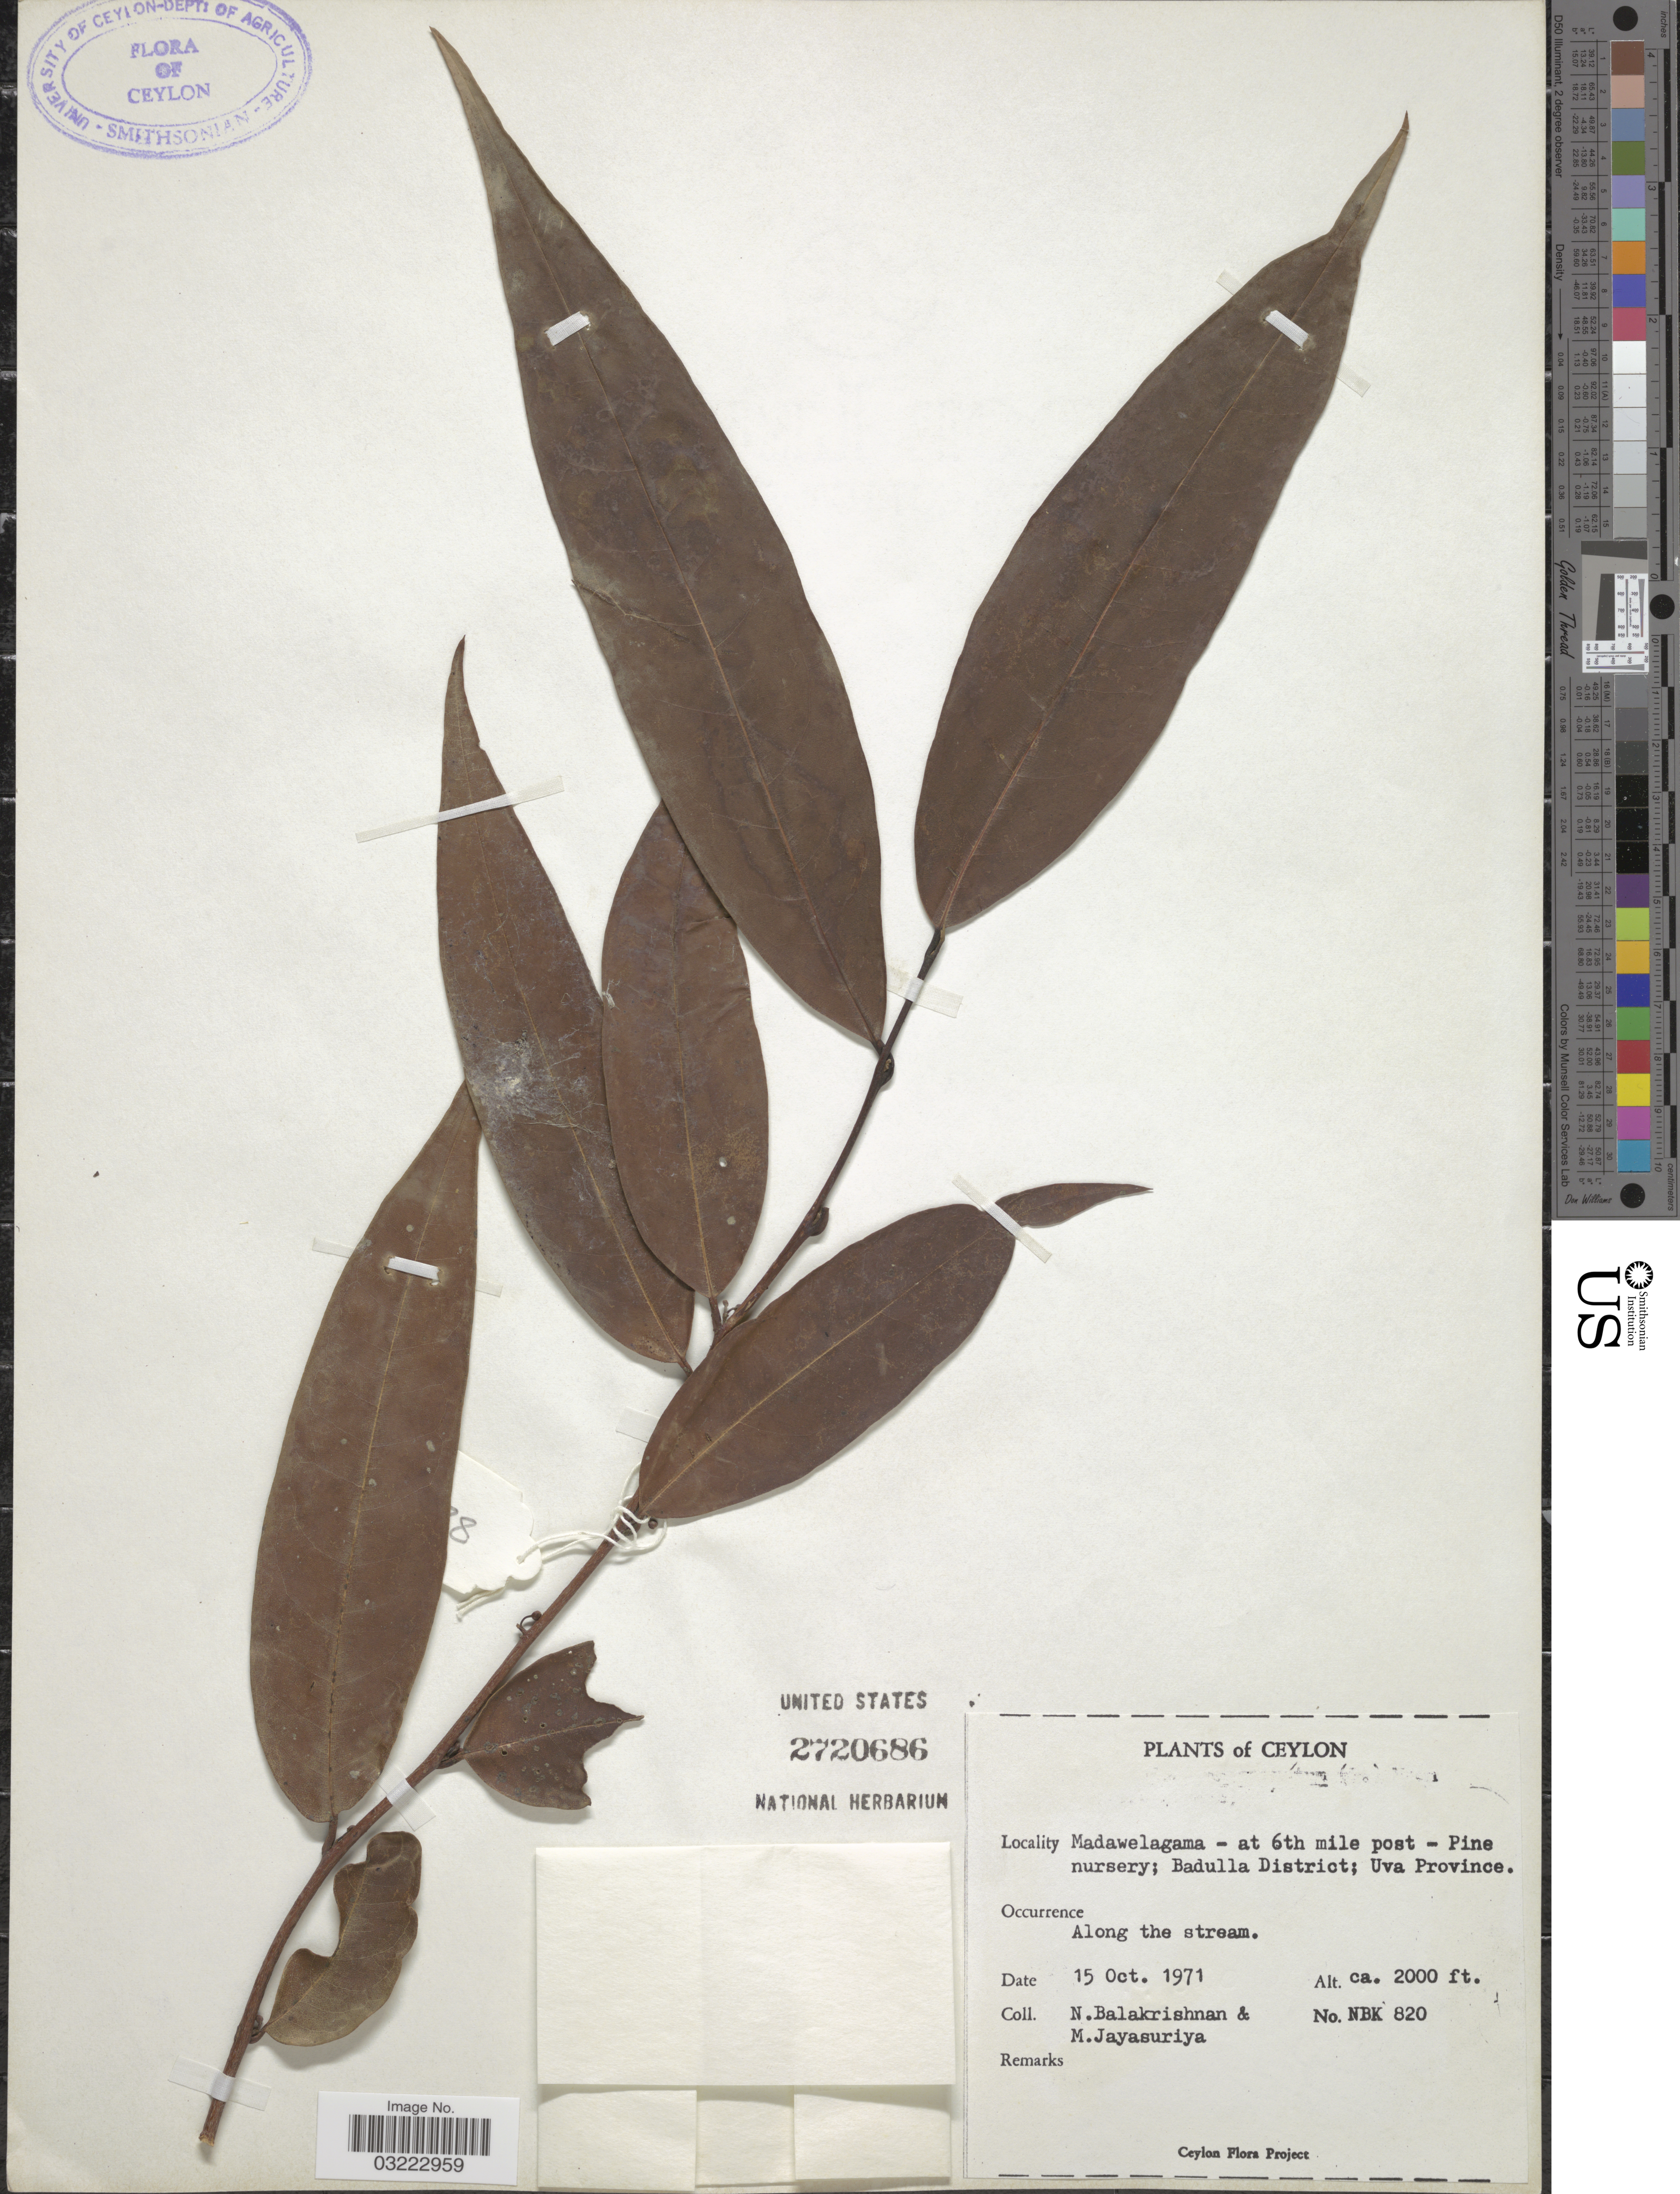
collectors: N. Balakrishnan & M. Jayasuria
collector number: NBK 820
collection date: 1971-10-15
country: Sri Lanka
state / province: Uva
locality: Ceylon. Madawelagama - at 6th mile post - Pine nursery; Badulla District.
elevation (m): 610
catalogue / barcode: US 2720686